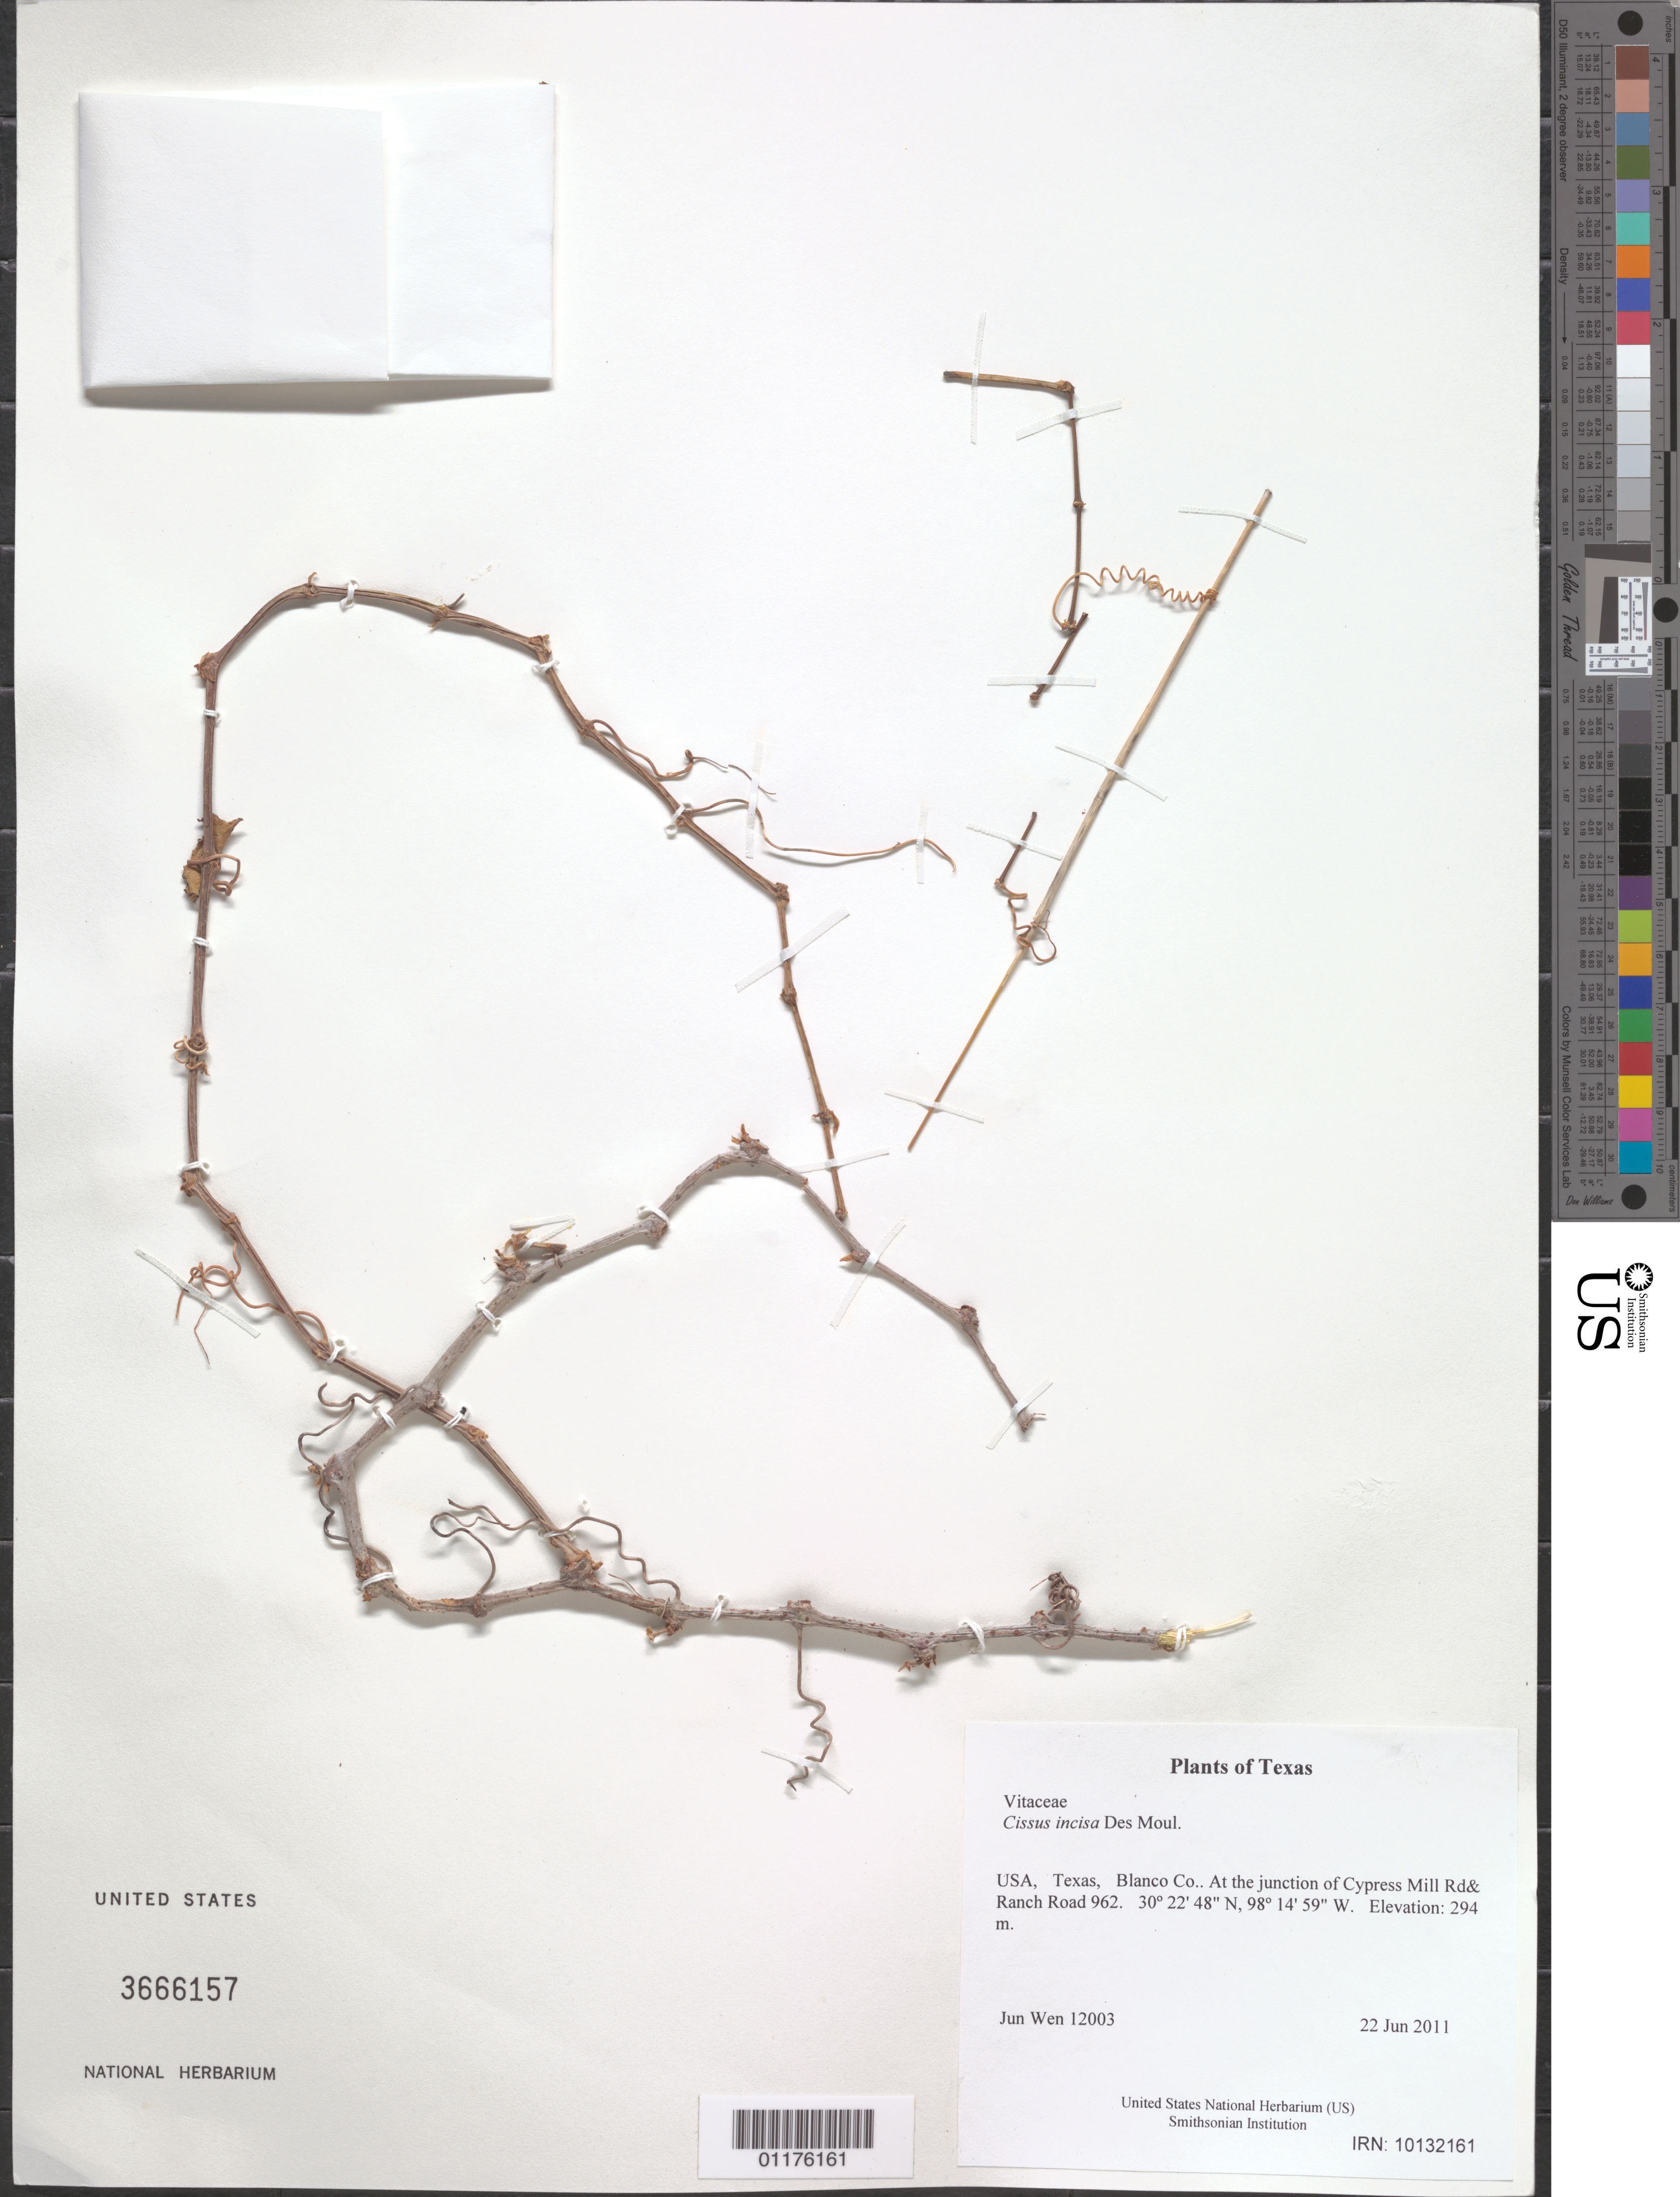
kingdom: Plantae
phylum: Tracheophyta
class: Magnoliopsida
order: Vitales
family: Vitaceae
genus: Cissus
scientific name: Cissus incisa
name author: Des Moul.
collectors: J. Wen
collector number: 12003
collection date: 2011-06-22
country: United States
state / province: Texas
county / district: Blanco Co.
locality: At the junction of Cypress Mill Rd & Ranch Road 962.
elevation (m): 294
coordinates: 30 22.794 N, 98 14.990 W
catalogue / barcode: US 3666157